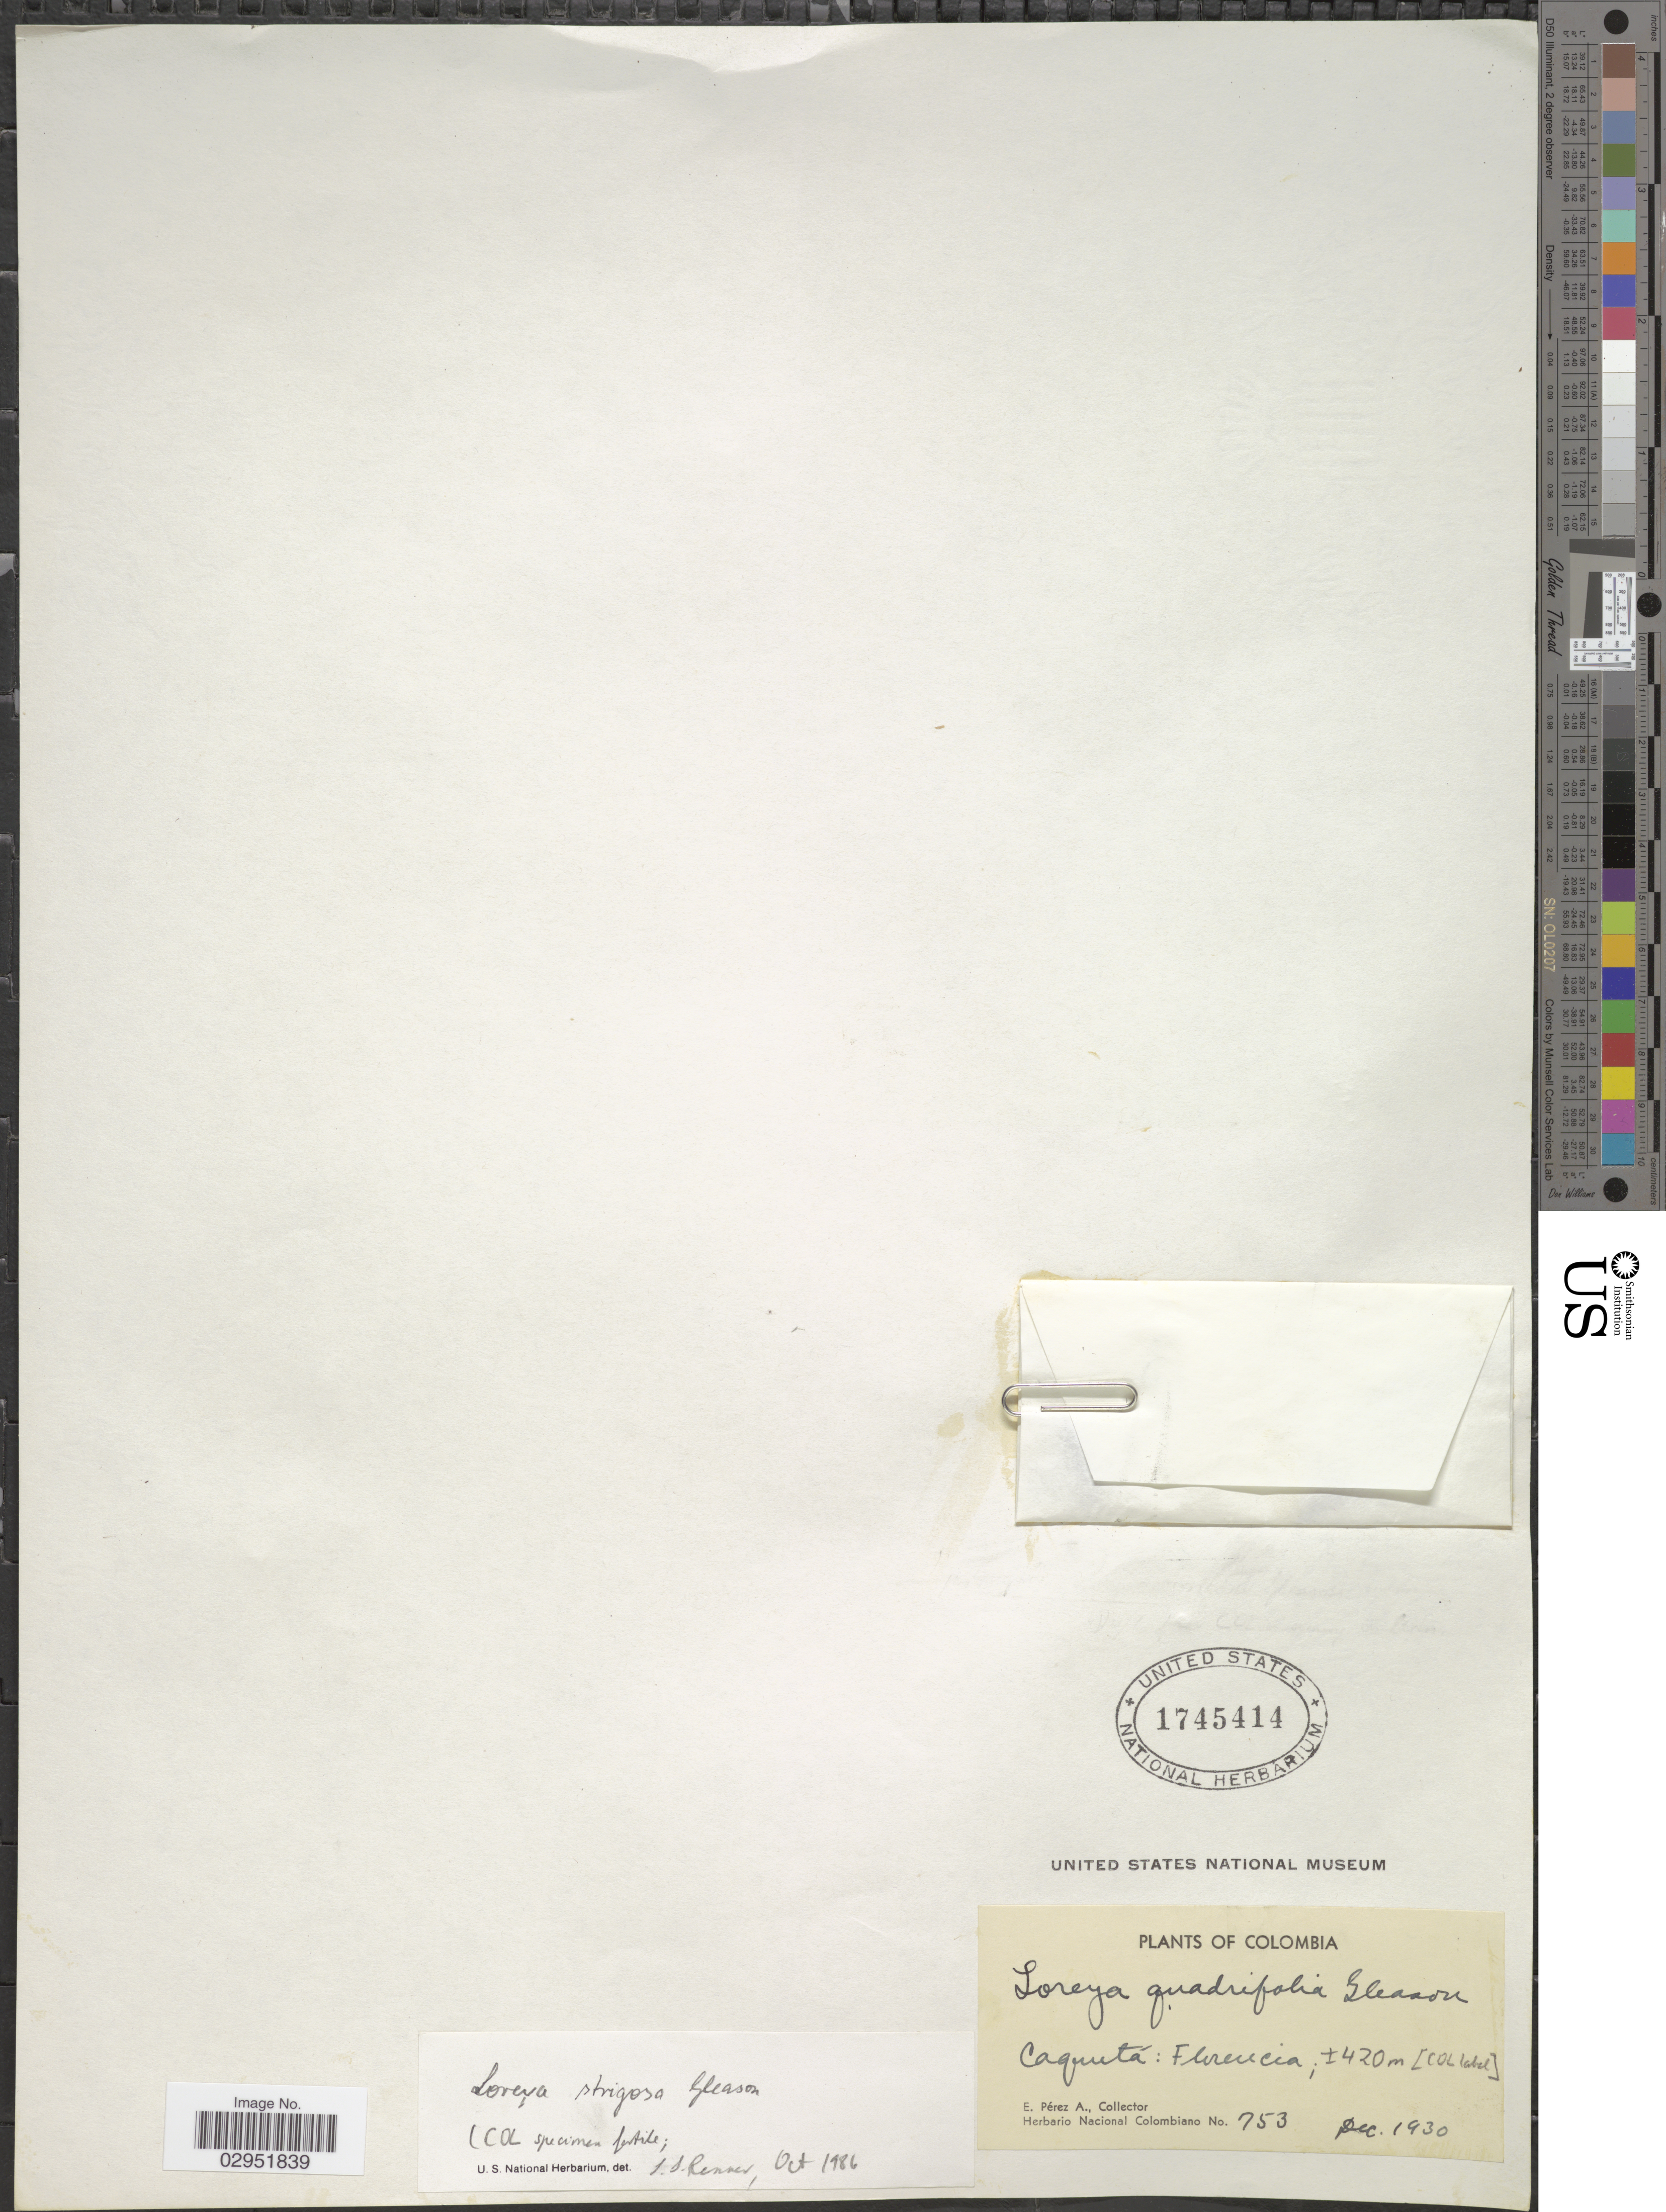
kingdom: Plantae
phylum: Tracheophyta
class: Magnoliopsida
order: Myrtales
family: Melastomataceae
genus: Bellucia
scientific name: Bellucia strigosa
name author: (Gleason) Penneys et al.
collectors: E. Pérez Arbeláez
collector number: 753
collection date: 1930-12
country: Colombia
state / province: Caquetá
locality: Caquetá: Florencia.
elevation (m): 420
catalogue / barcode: US 1745414